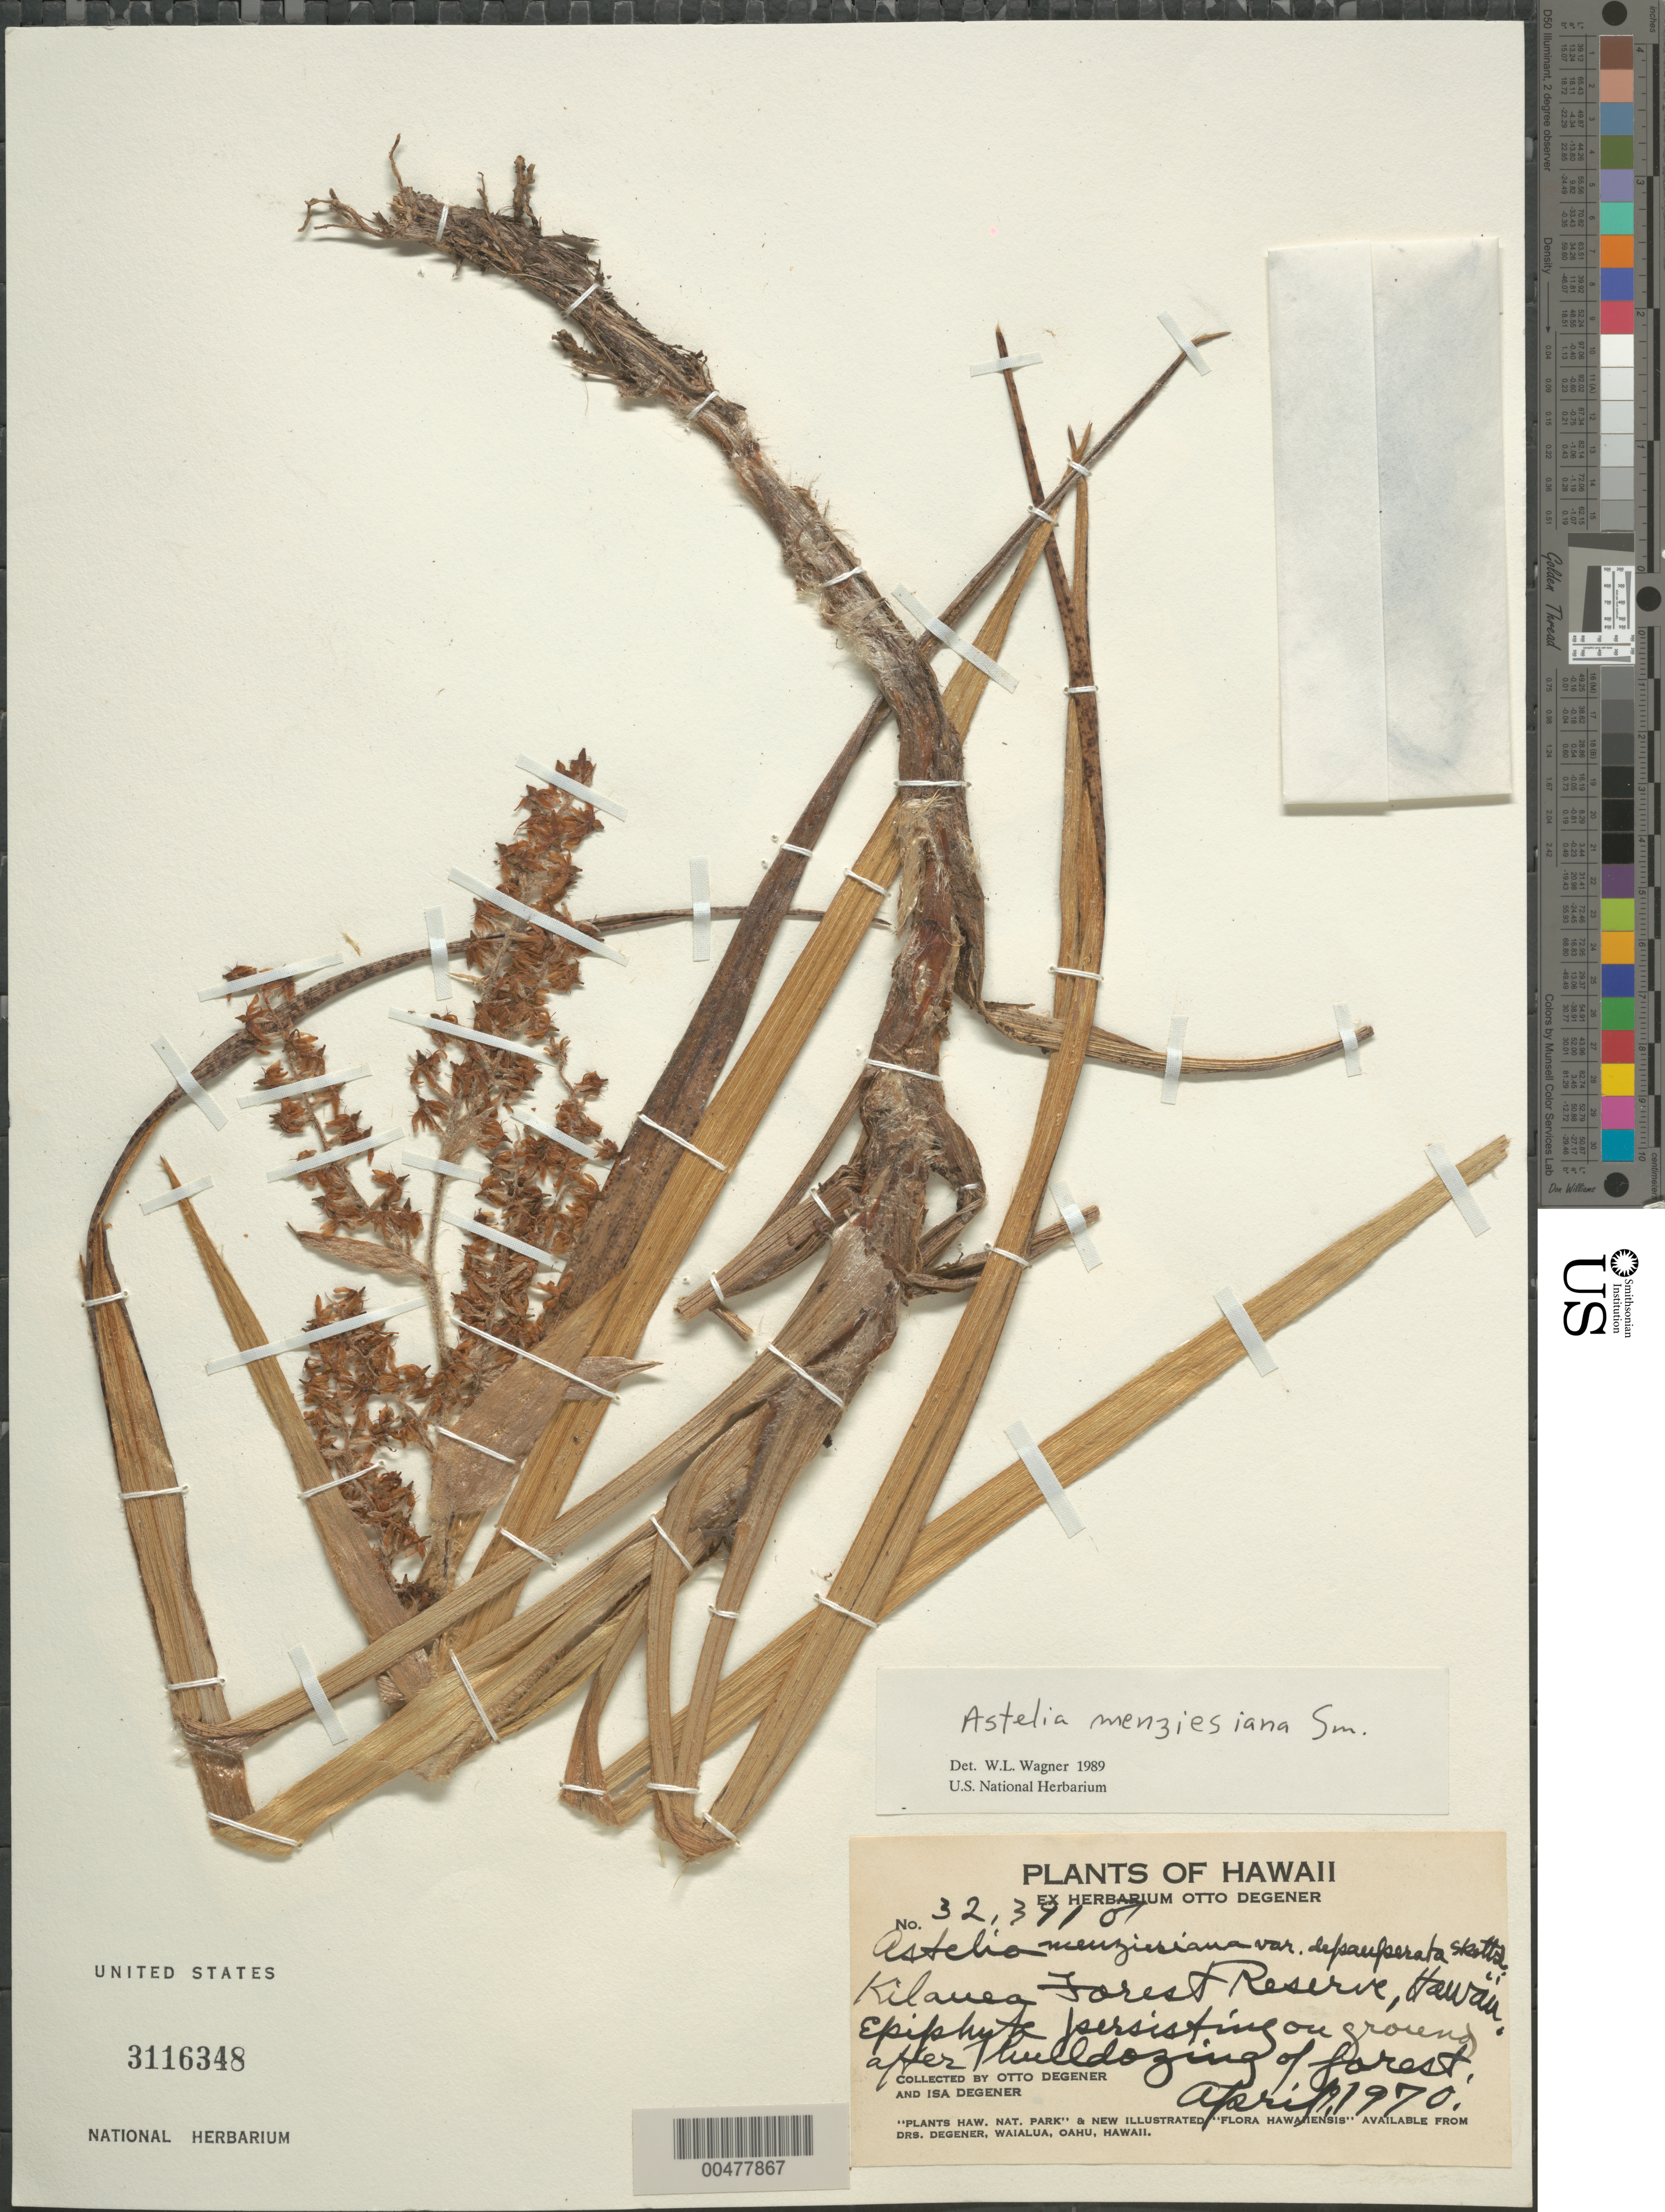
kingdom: Plantae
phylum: Tracheophyta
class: Liliopsida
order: Asparagales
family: Asteliaceae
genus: Astelia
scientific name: Astelia menziesiana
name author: Sm.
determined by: Wagner, W. L., (BOT), Smithsonian Institution - National Museum of Natural History (UNITED STATES)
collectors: O. Degener & I. Degener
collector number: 32391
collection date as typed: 9 Apr 1970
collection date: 1970-04-09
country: United States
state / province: Hawaii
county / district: Hawaii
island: Hawaii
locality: Kilauea Forest Reserve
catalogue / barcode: US 3116348